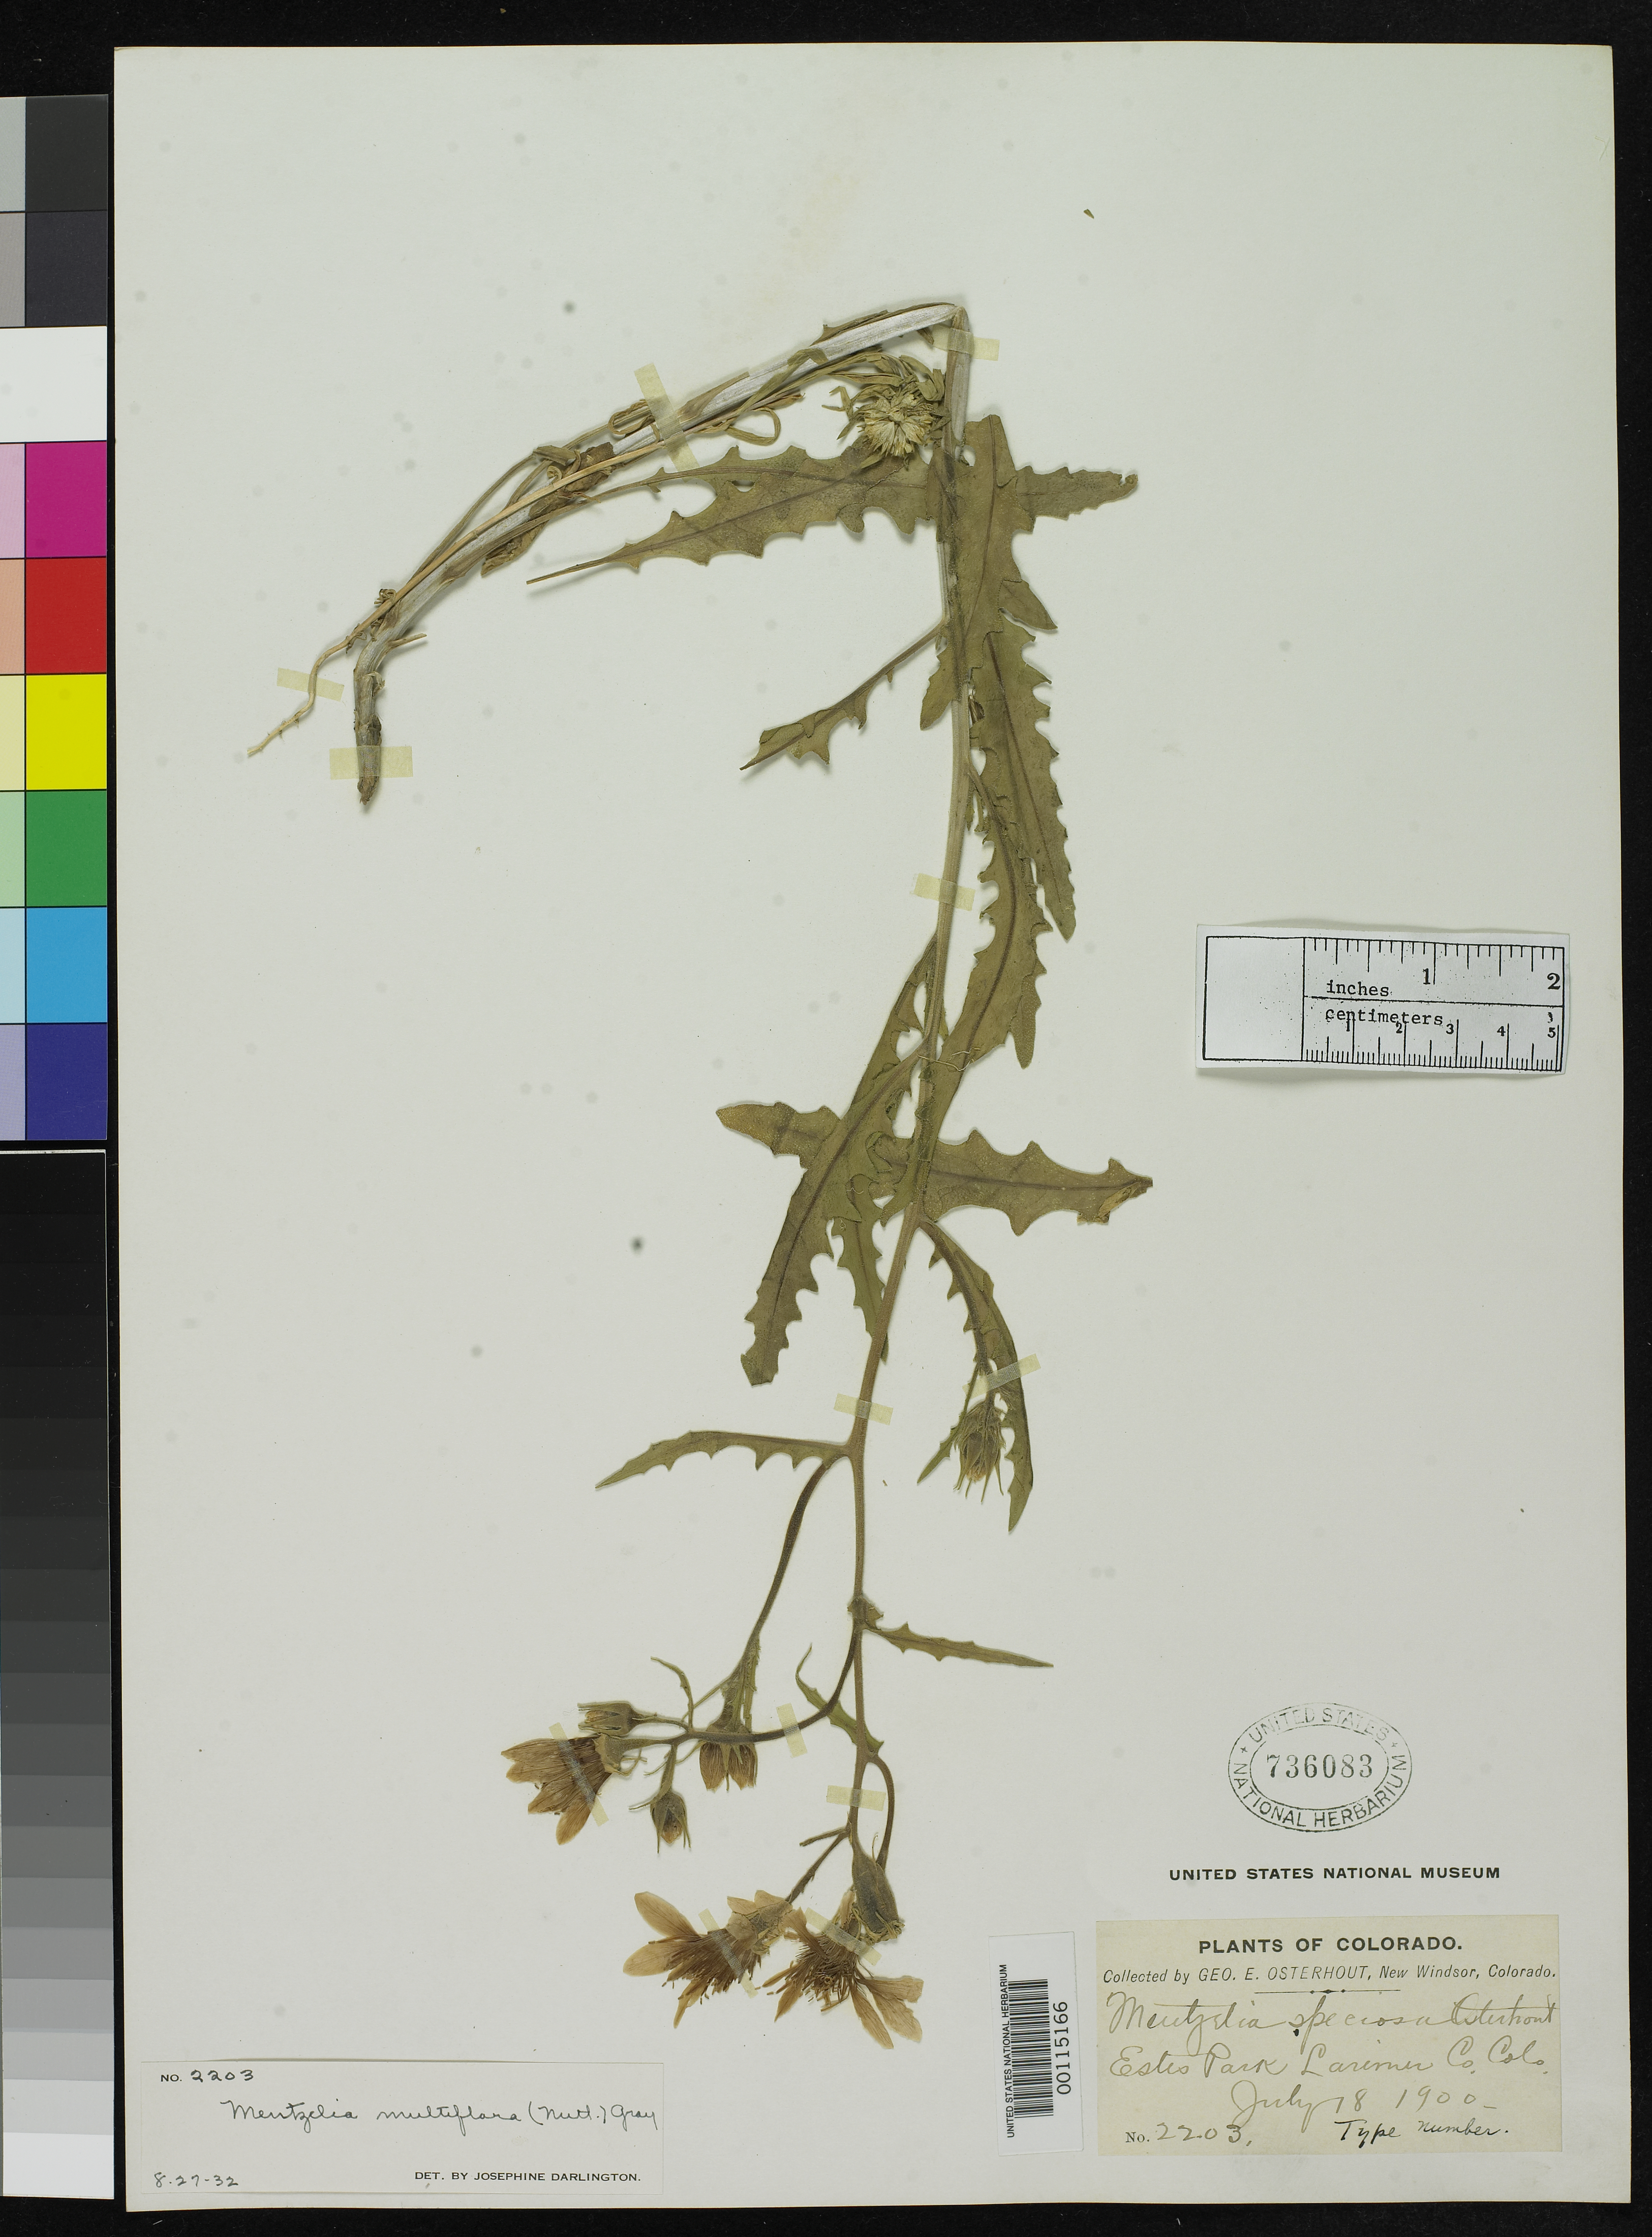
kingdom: Plantae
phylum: Tracheophyta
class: Magnoliopsida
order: Cornales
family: Loasaceae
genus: Mentzelia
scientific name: Mentzelia aurea Osterh., nom. illeg.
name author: Osterh.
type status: Isotype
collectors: G. E. Osterhout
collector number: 2203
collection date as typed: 18 Jul 1900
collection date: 1900-07-18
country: United States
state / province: Colorado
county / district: Larimer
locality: Estes Park, Larimer Co.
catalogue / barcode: US 736083